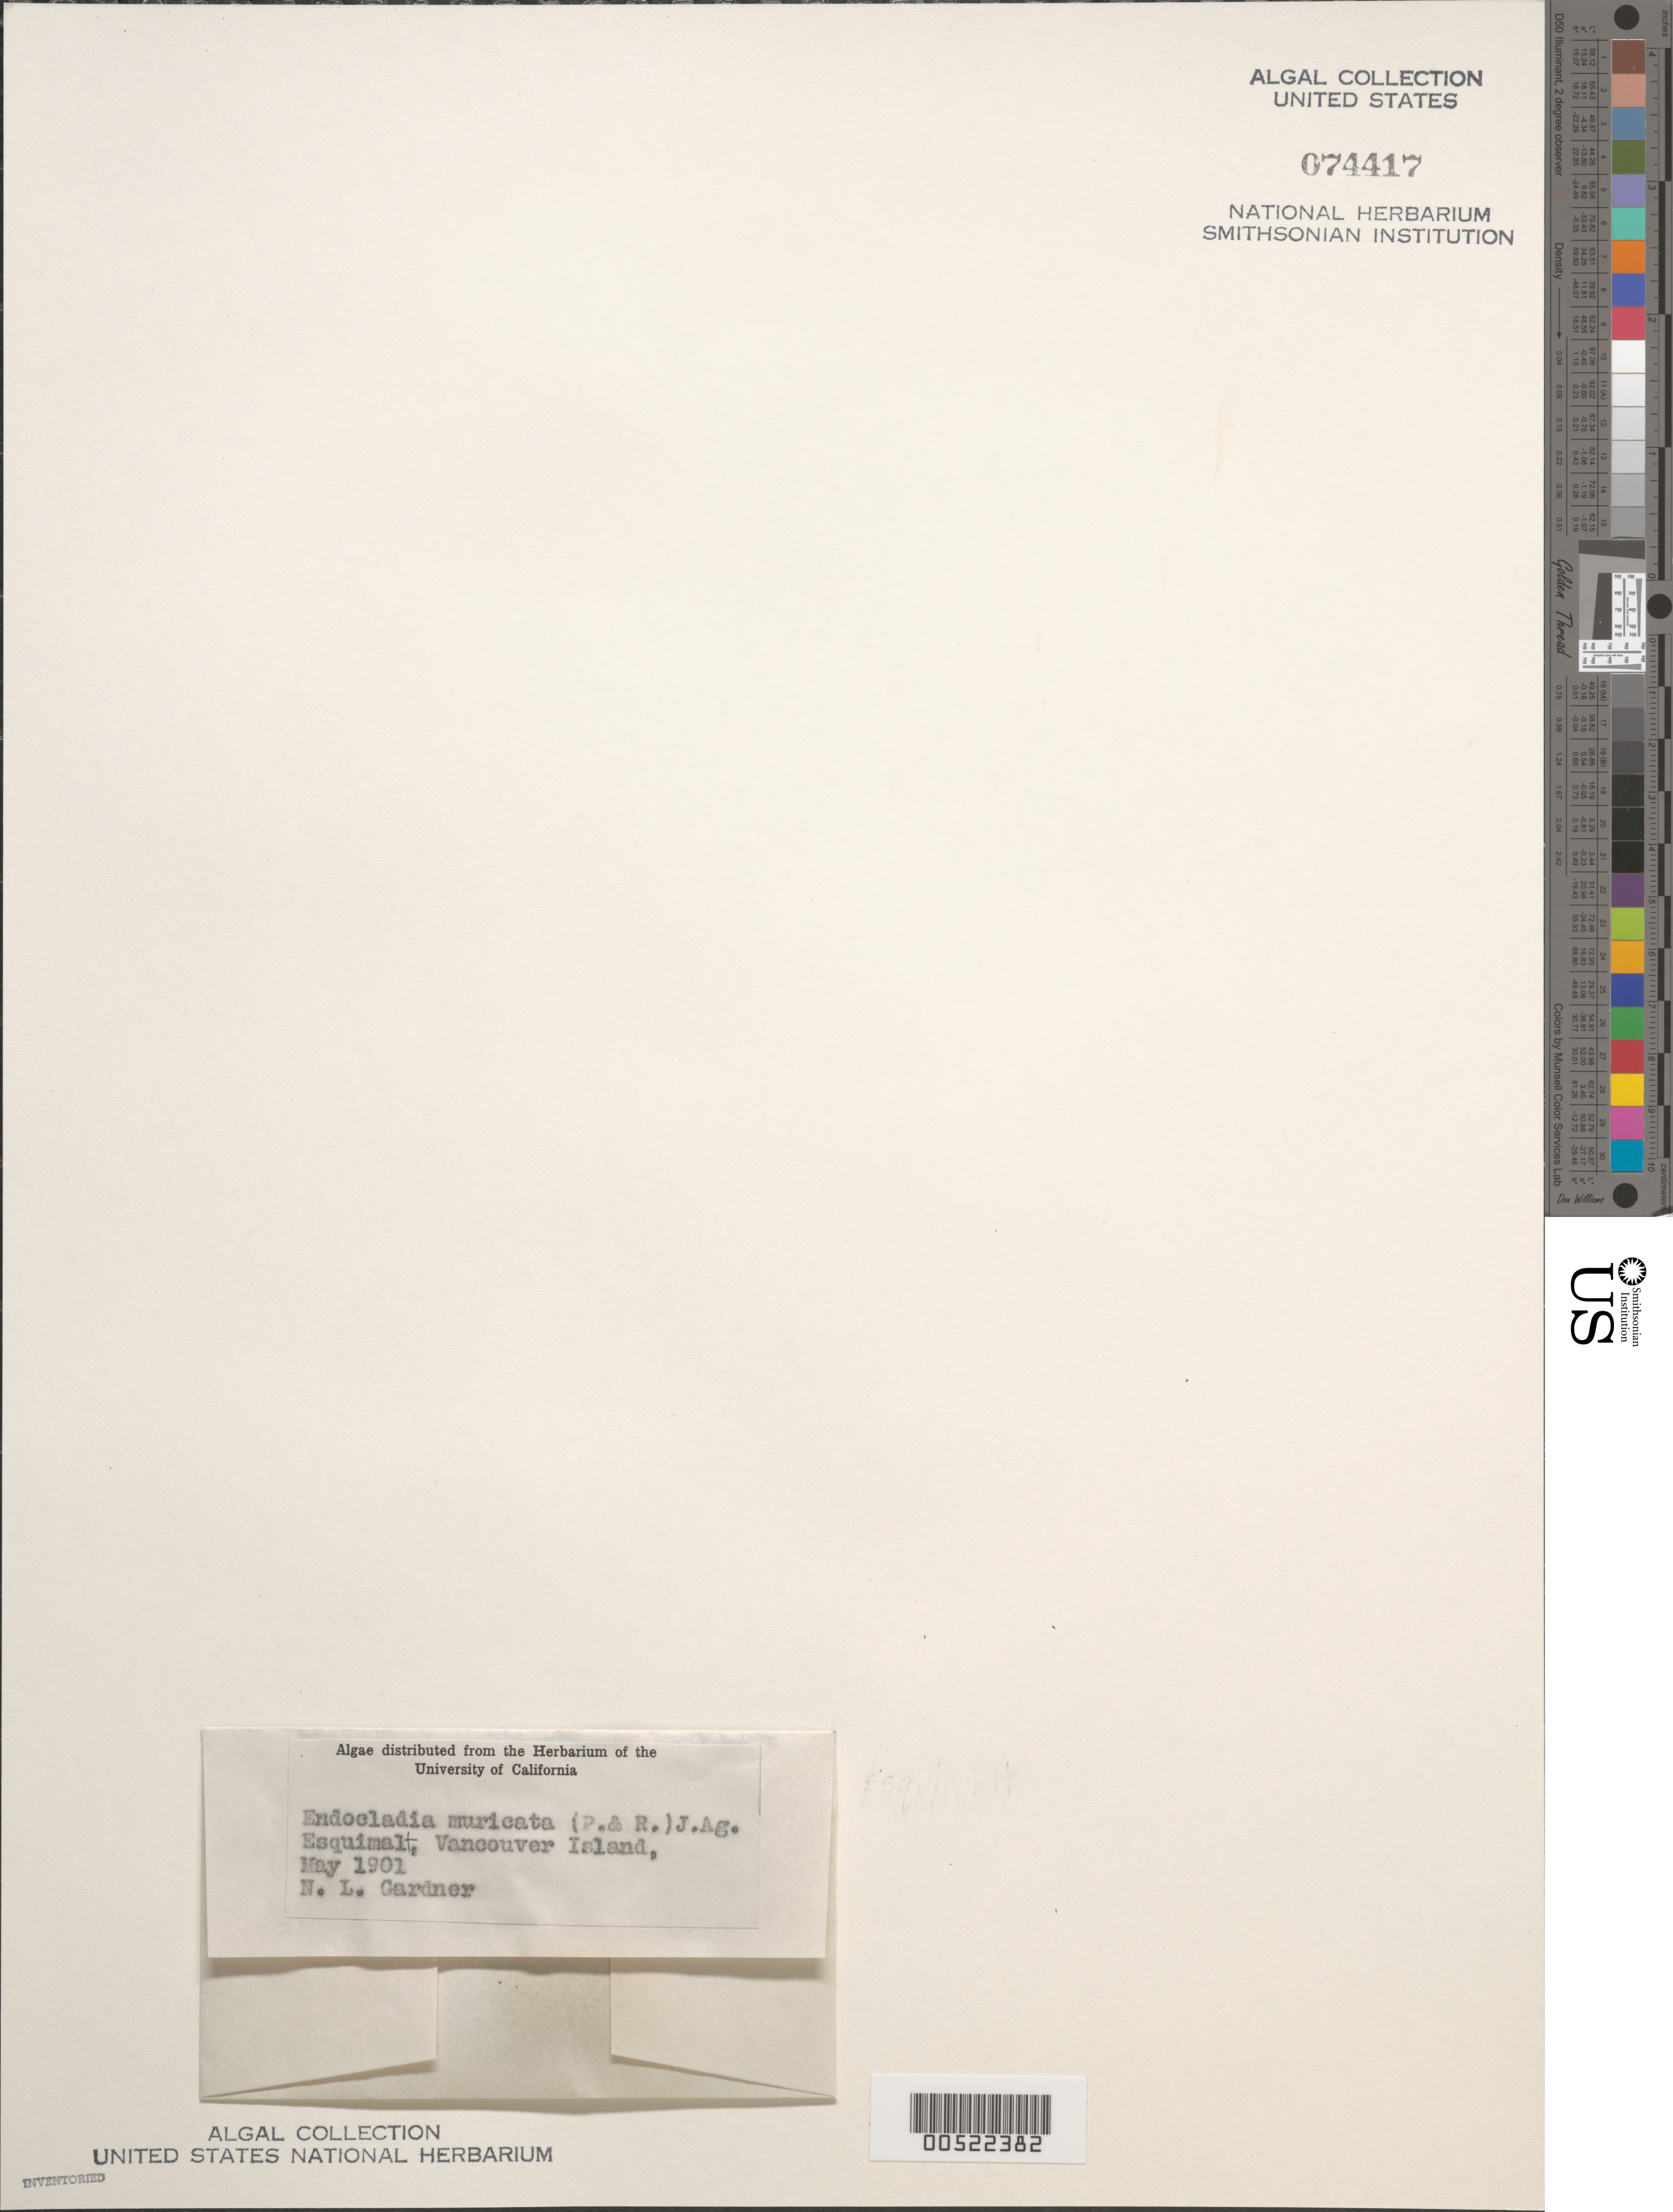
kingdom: Plantae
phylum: Rhodophyta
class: Florideophyceae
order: Gigartinales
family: Endocladiaceae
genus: Endocladia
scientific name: Endocladia muricata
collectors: N. Gardner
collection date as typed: May 1901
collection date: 1901-05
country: Canada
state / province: British Columbia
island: Vancouver Island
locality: Esquimalt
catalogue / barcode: US 74417